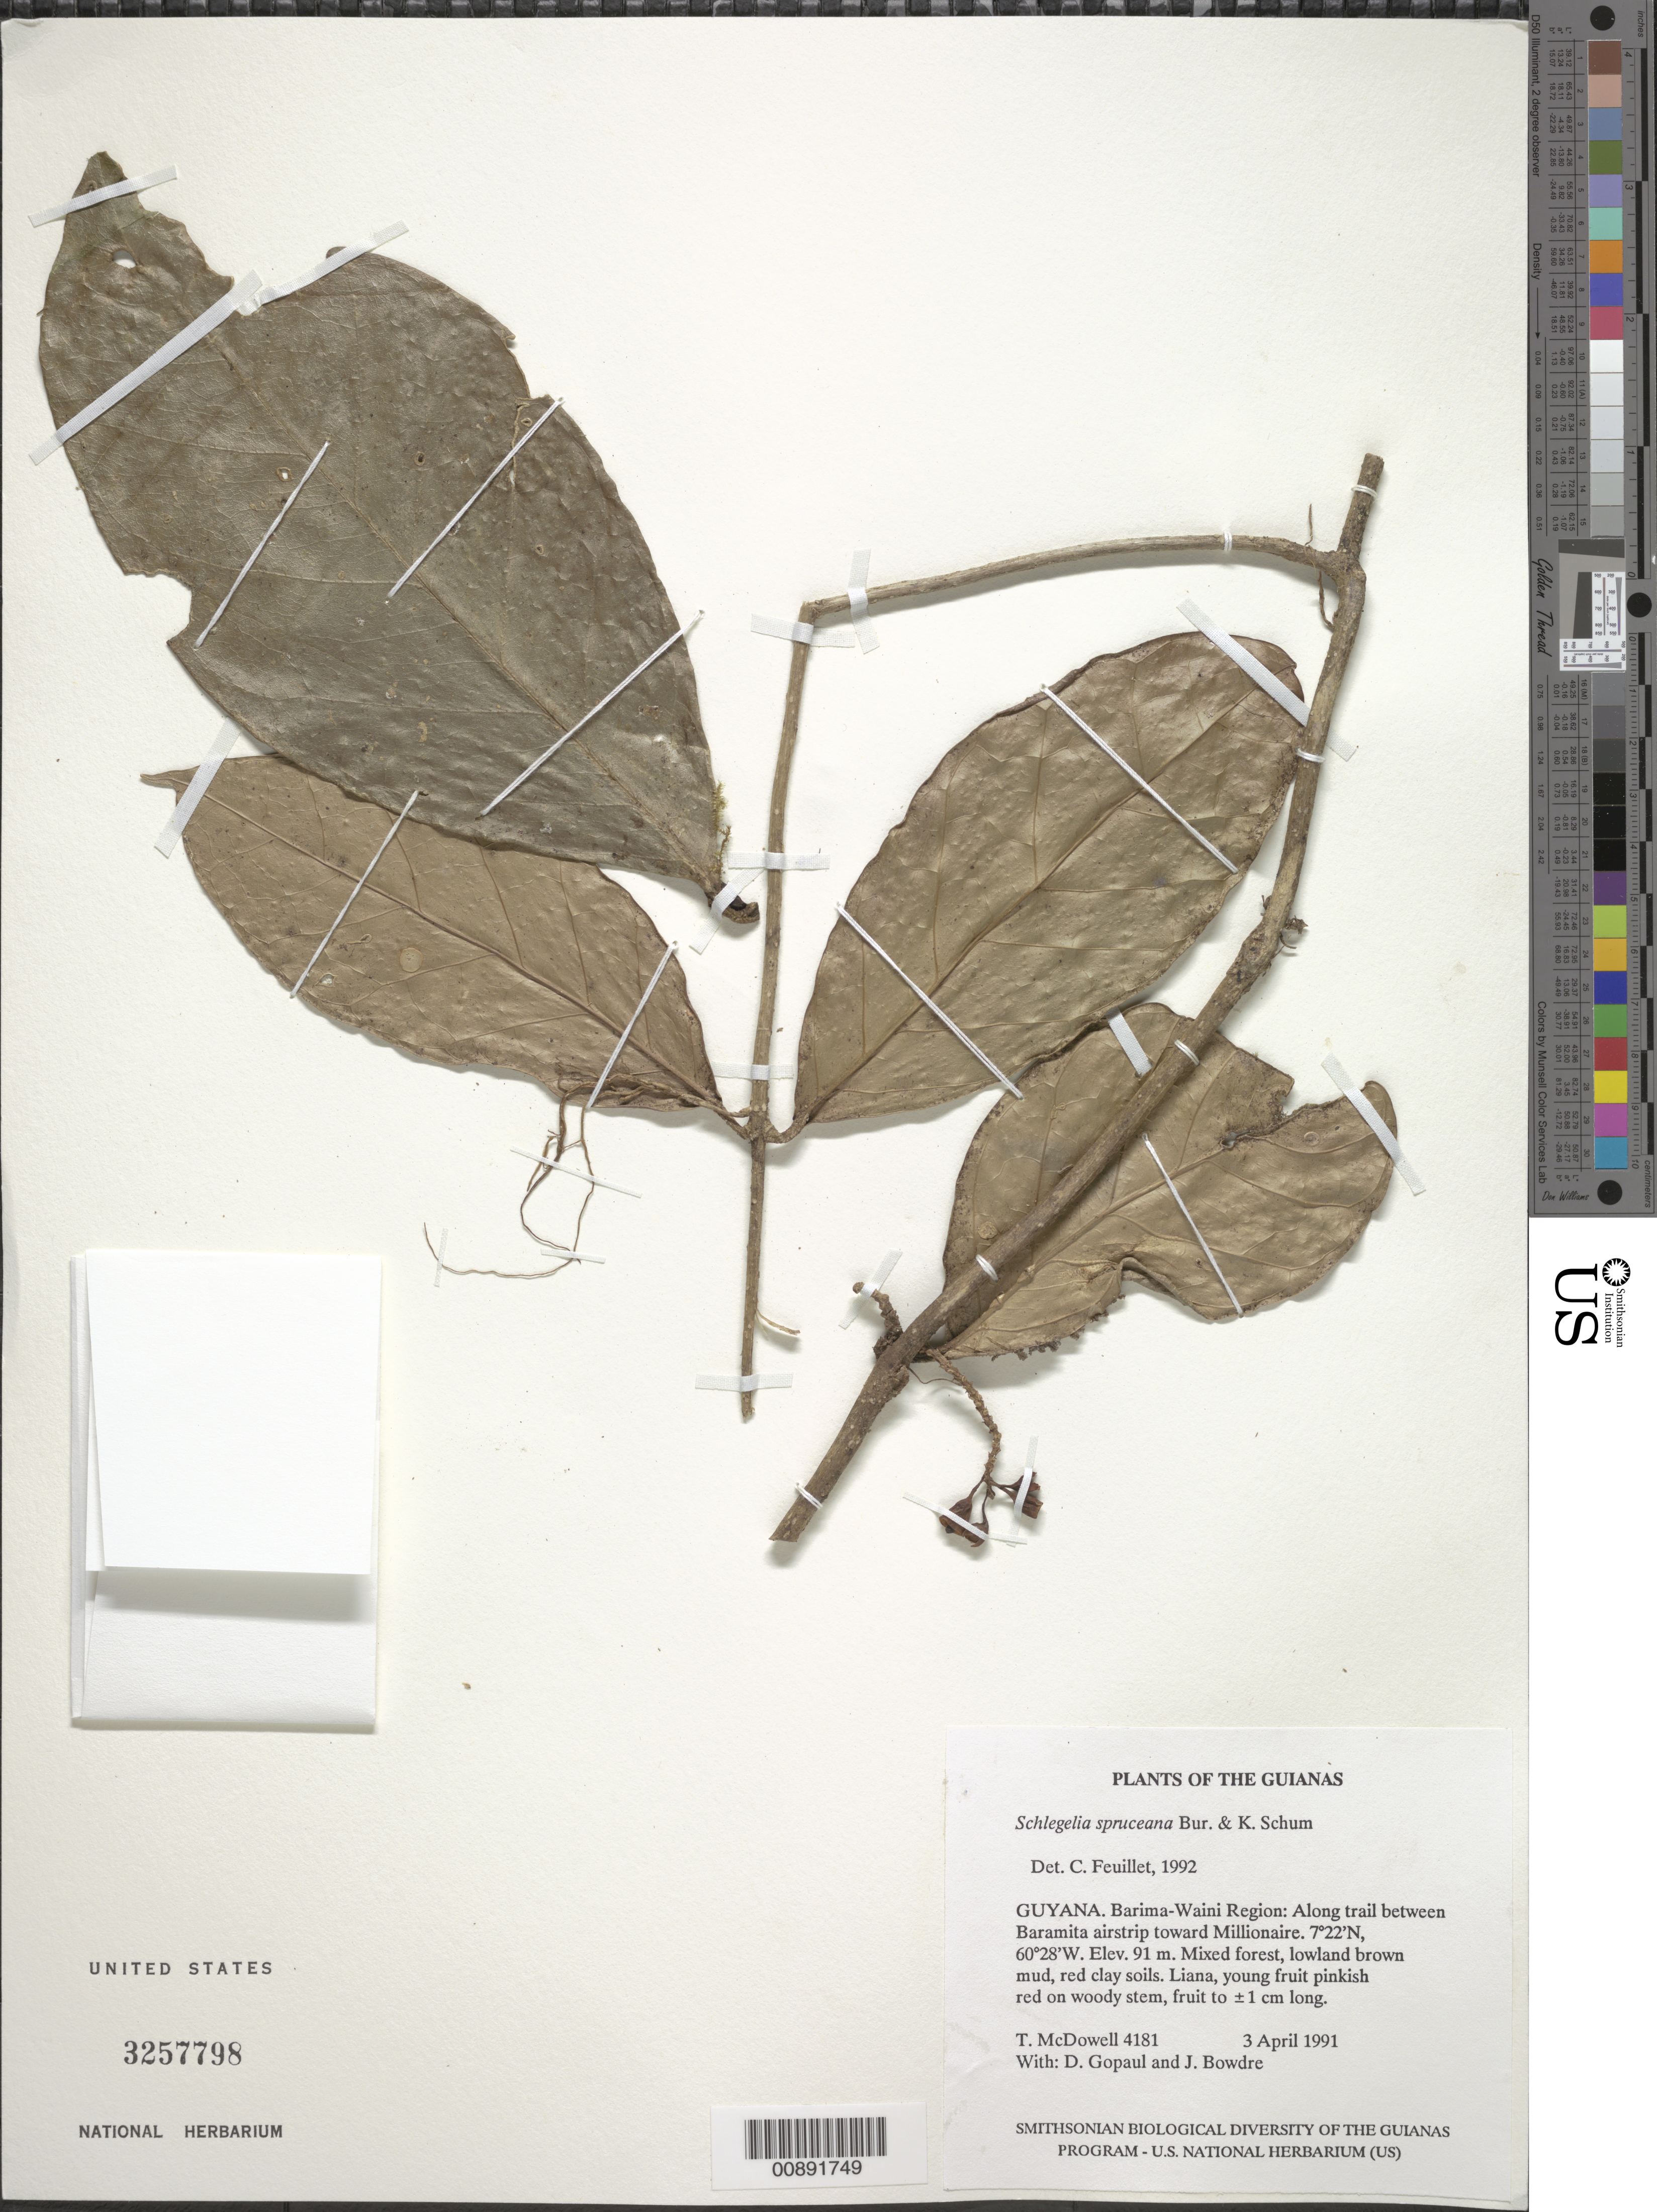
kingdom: Plantae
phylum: Tracheophyta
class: Magnoliopsida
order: Lamiales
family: Schlegeliaceae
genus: Schlegelia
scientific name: Schlegelia spruceana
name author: Bureau & K. Schum.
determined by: Feuillet, C.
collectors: T. McDowell, D. Gopaul & J. Bowdre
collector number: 4181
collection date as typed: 3 April 1991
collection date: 1991-04-03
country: Guyana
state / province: Barima-Waini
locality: Along trail between Baramita airstrip toward Millionaire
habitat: Mixed forest, lowland brown mud, red clay soils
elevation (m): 91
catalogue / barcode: US 3257798